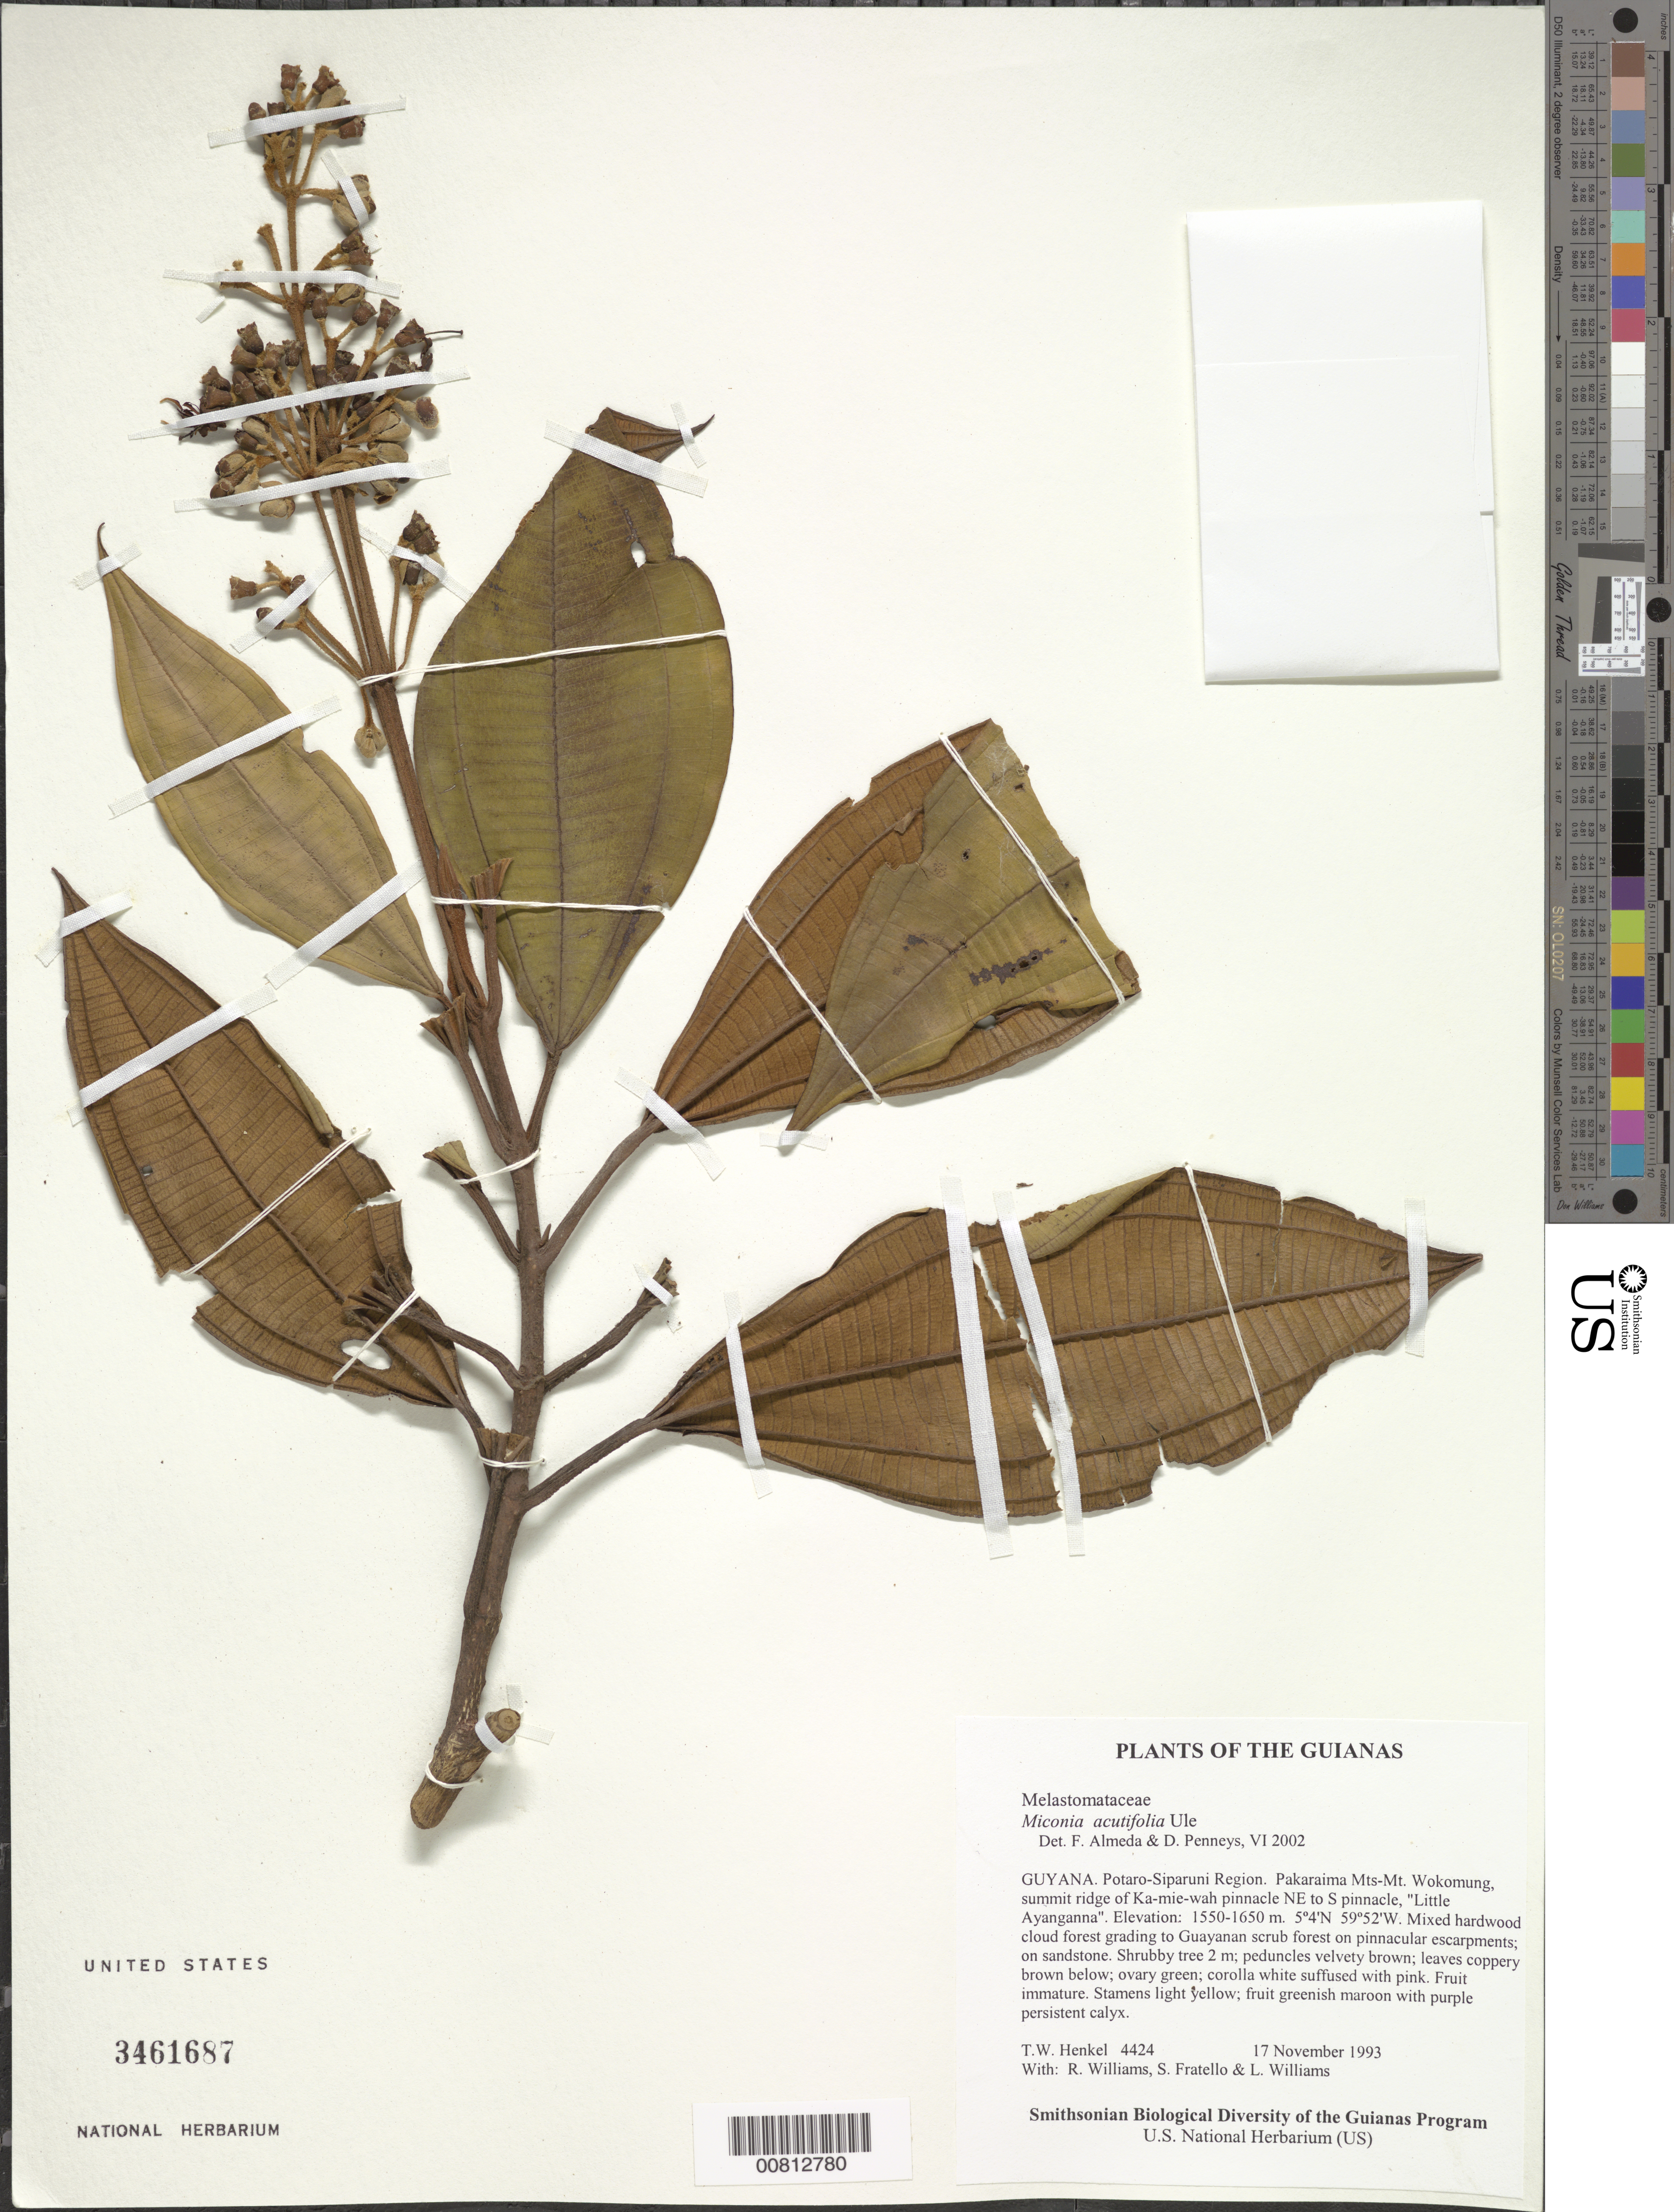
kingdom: Plantae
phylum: Tracheophyta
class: Magnoliopsida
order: Myrtales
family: Melastomataceae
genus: Miconia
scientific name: Miconia acutifolia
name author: Ule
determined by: Almeda, F.; Penneys, D. S.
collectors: T. Henkel, R. Williams, S. Fratello & L. Williams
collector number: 4424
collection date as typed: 17 November 1993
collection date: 1993-11-17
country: Guyana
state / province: Potaro-Siparuni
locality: Pakaraima Mts-Mt. Wokomung, summit ridge of Ka-mie-wah pinnacle NE to S pinnacle, "Little Ayanganna"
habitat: Mixed hardwood cloud forest grading to Guayanan scrub forest on pinnacular escarpments; on sandstone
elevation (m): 1550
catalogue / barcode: US 3461687